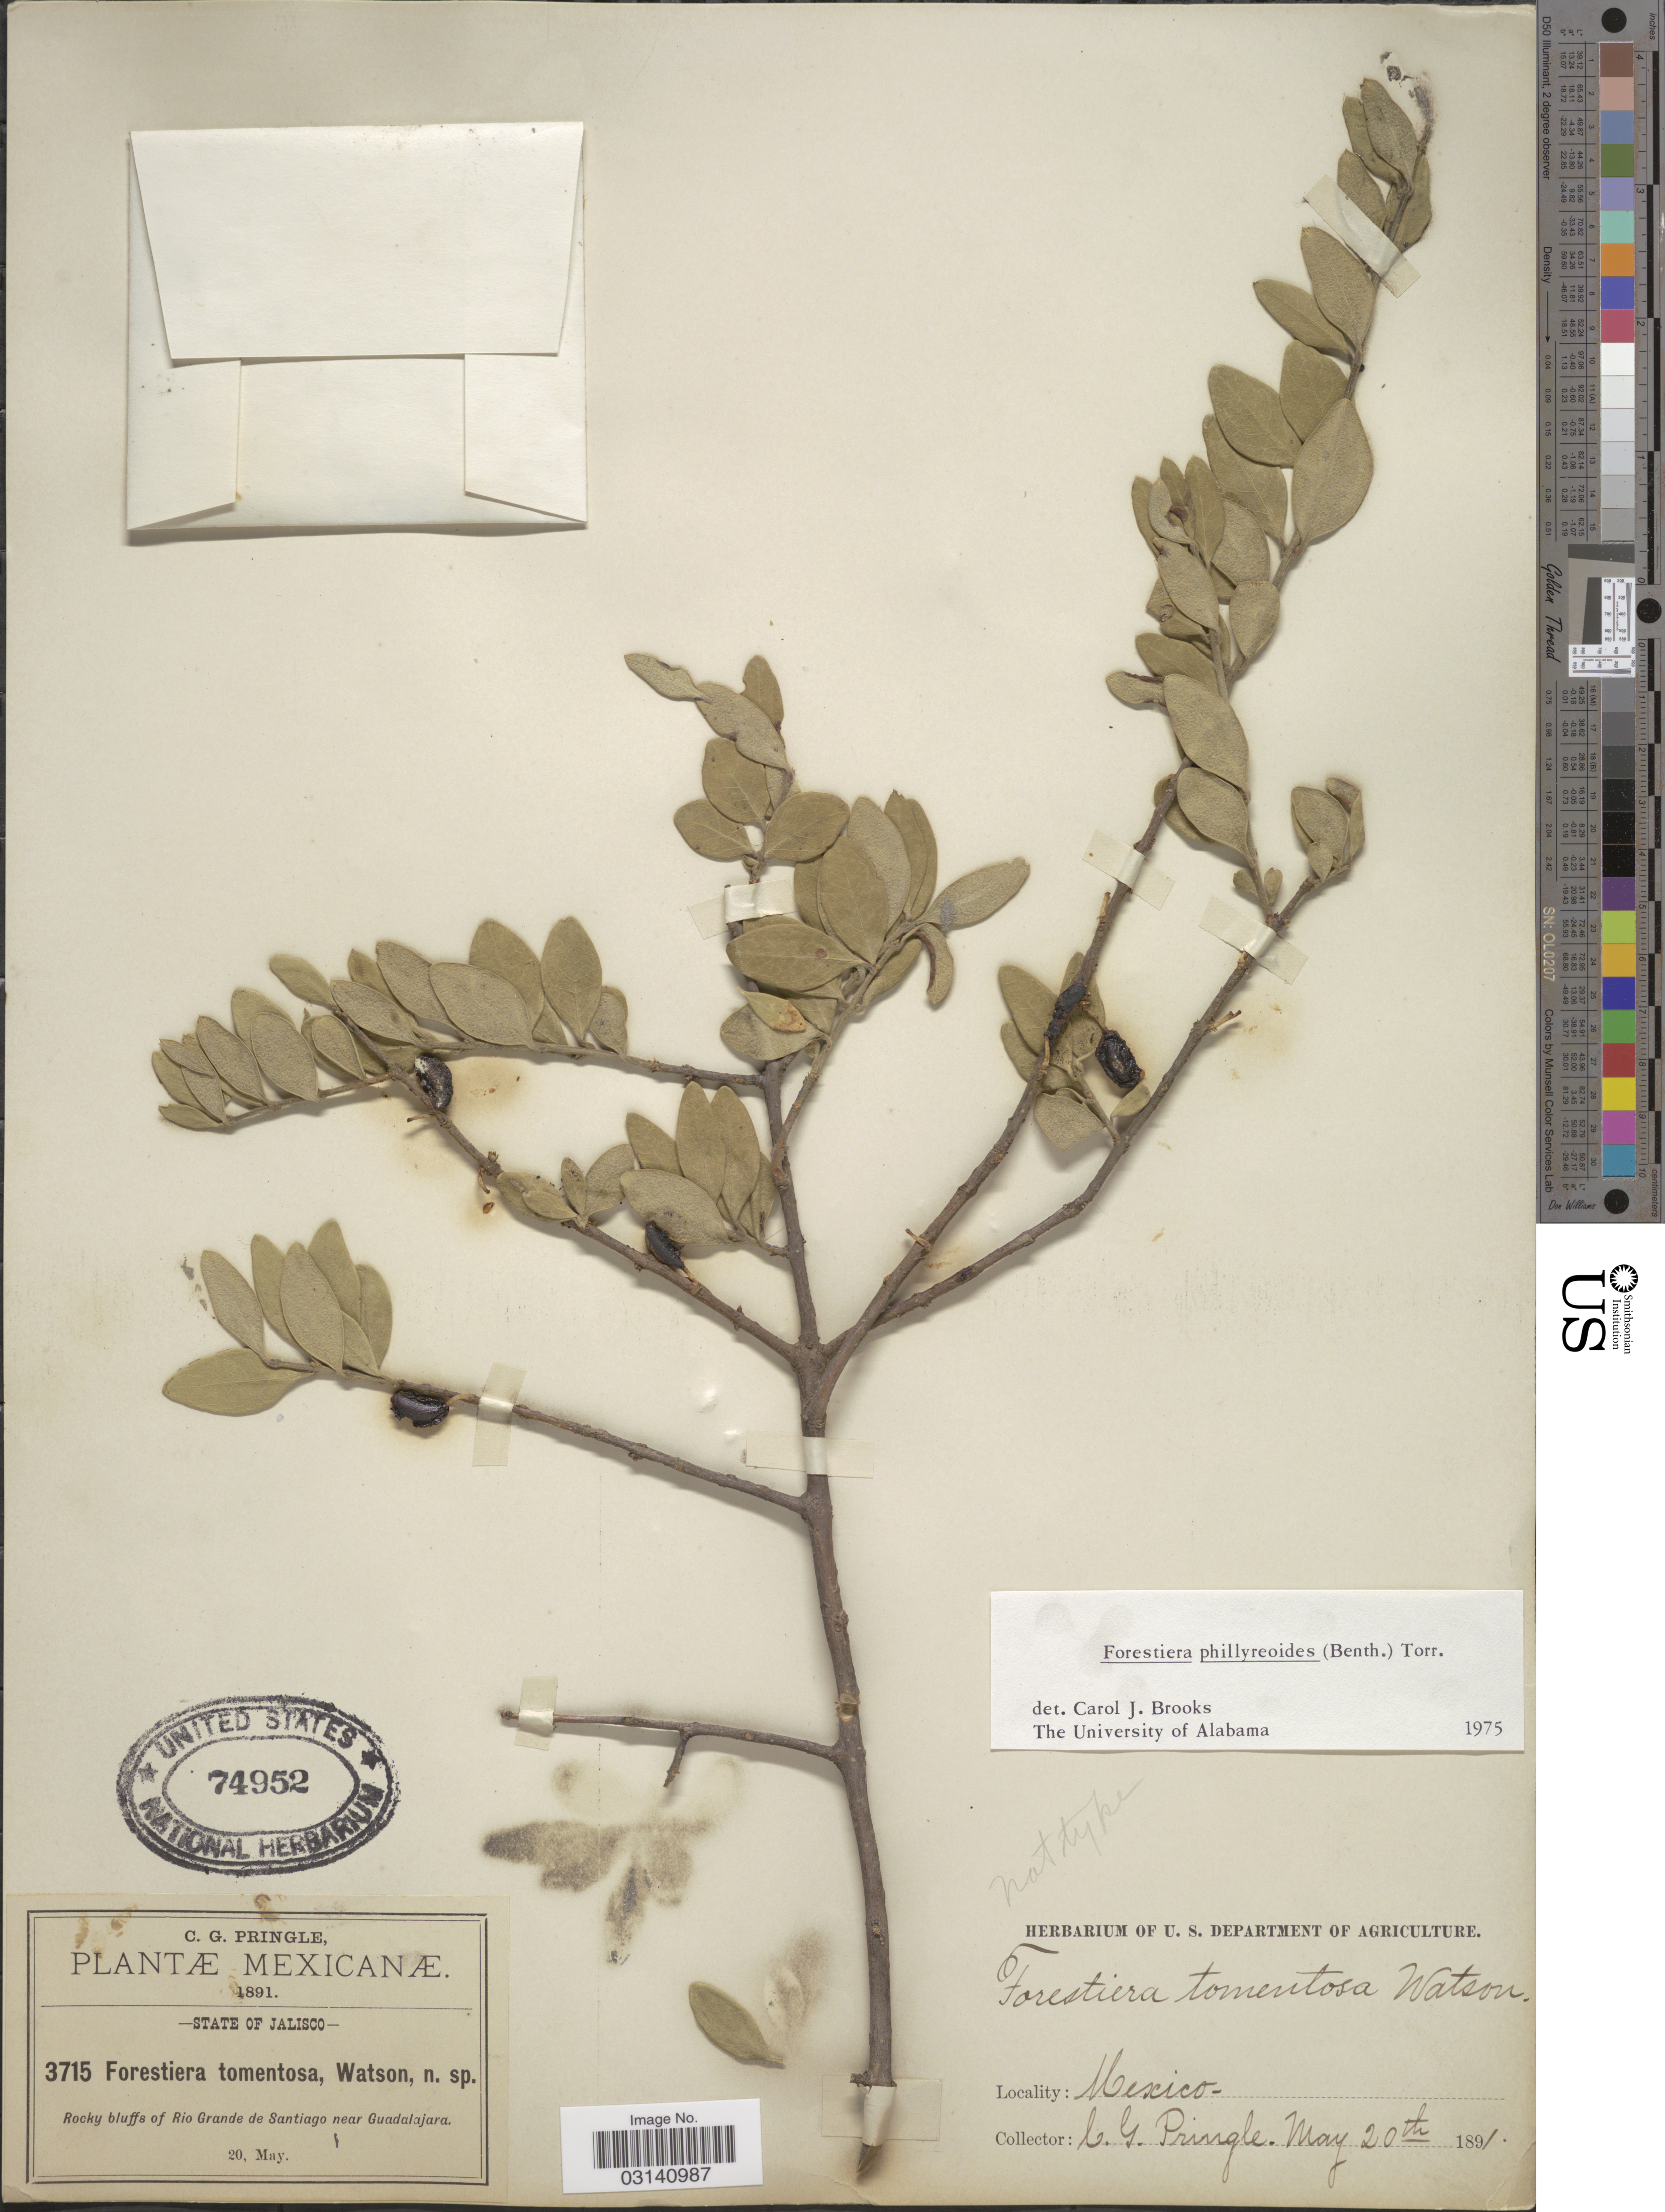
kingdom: Plantae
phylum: Tracheophyta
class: Magnoliopsida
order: Lamiales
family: Oleaceae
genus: Forestiera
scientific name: Forestiera phillyreoides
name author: (Benth.) Torr.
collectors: C. G. Pringle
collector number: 3715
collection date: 1891-05-20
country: Mexico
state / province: Jalisco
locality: Rocky bluffs of Rio Grande de Santiago near Guadalajara.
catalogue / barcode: US 74952